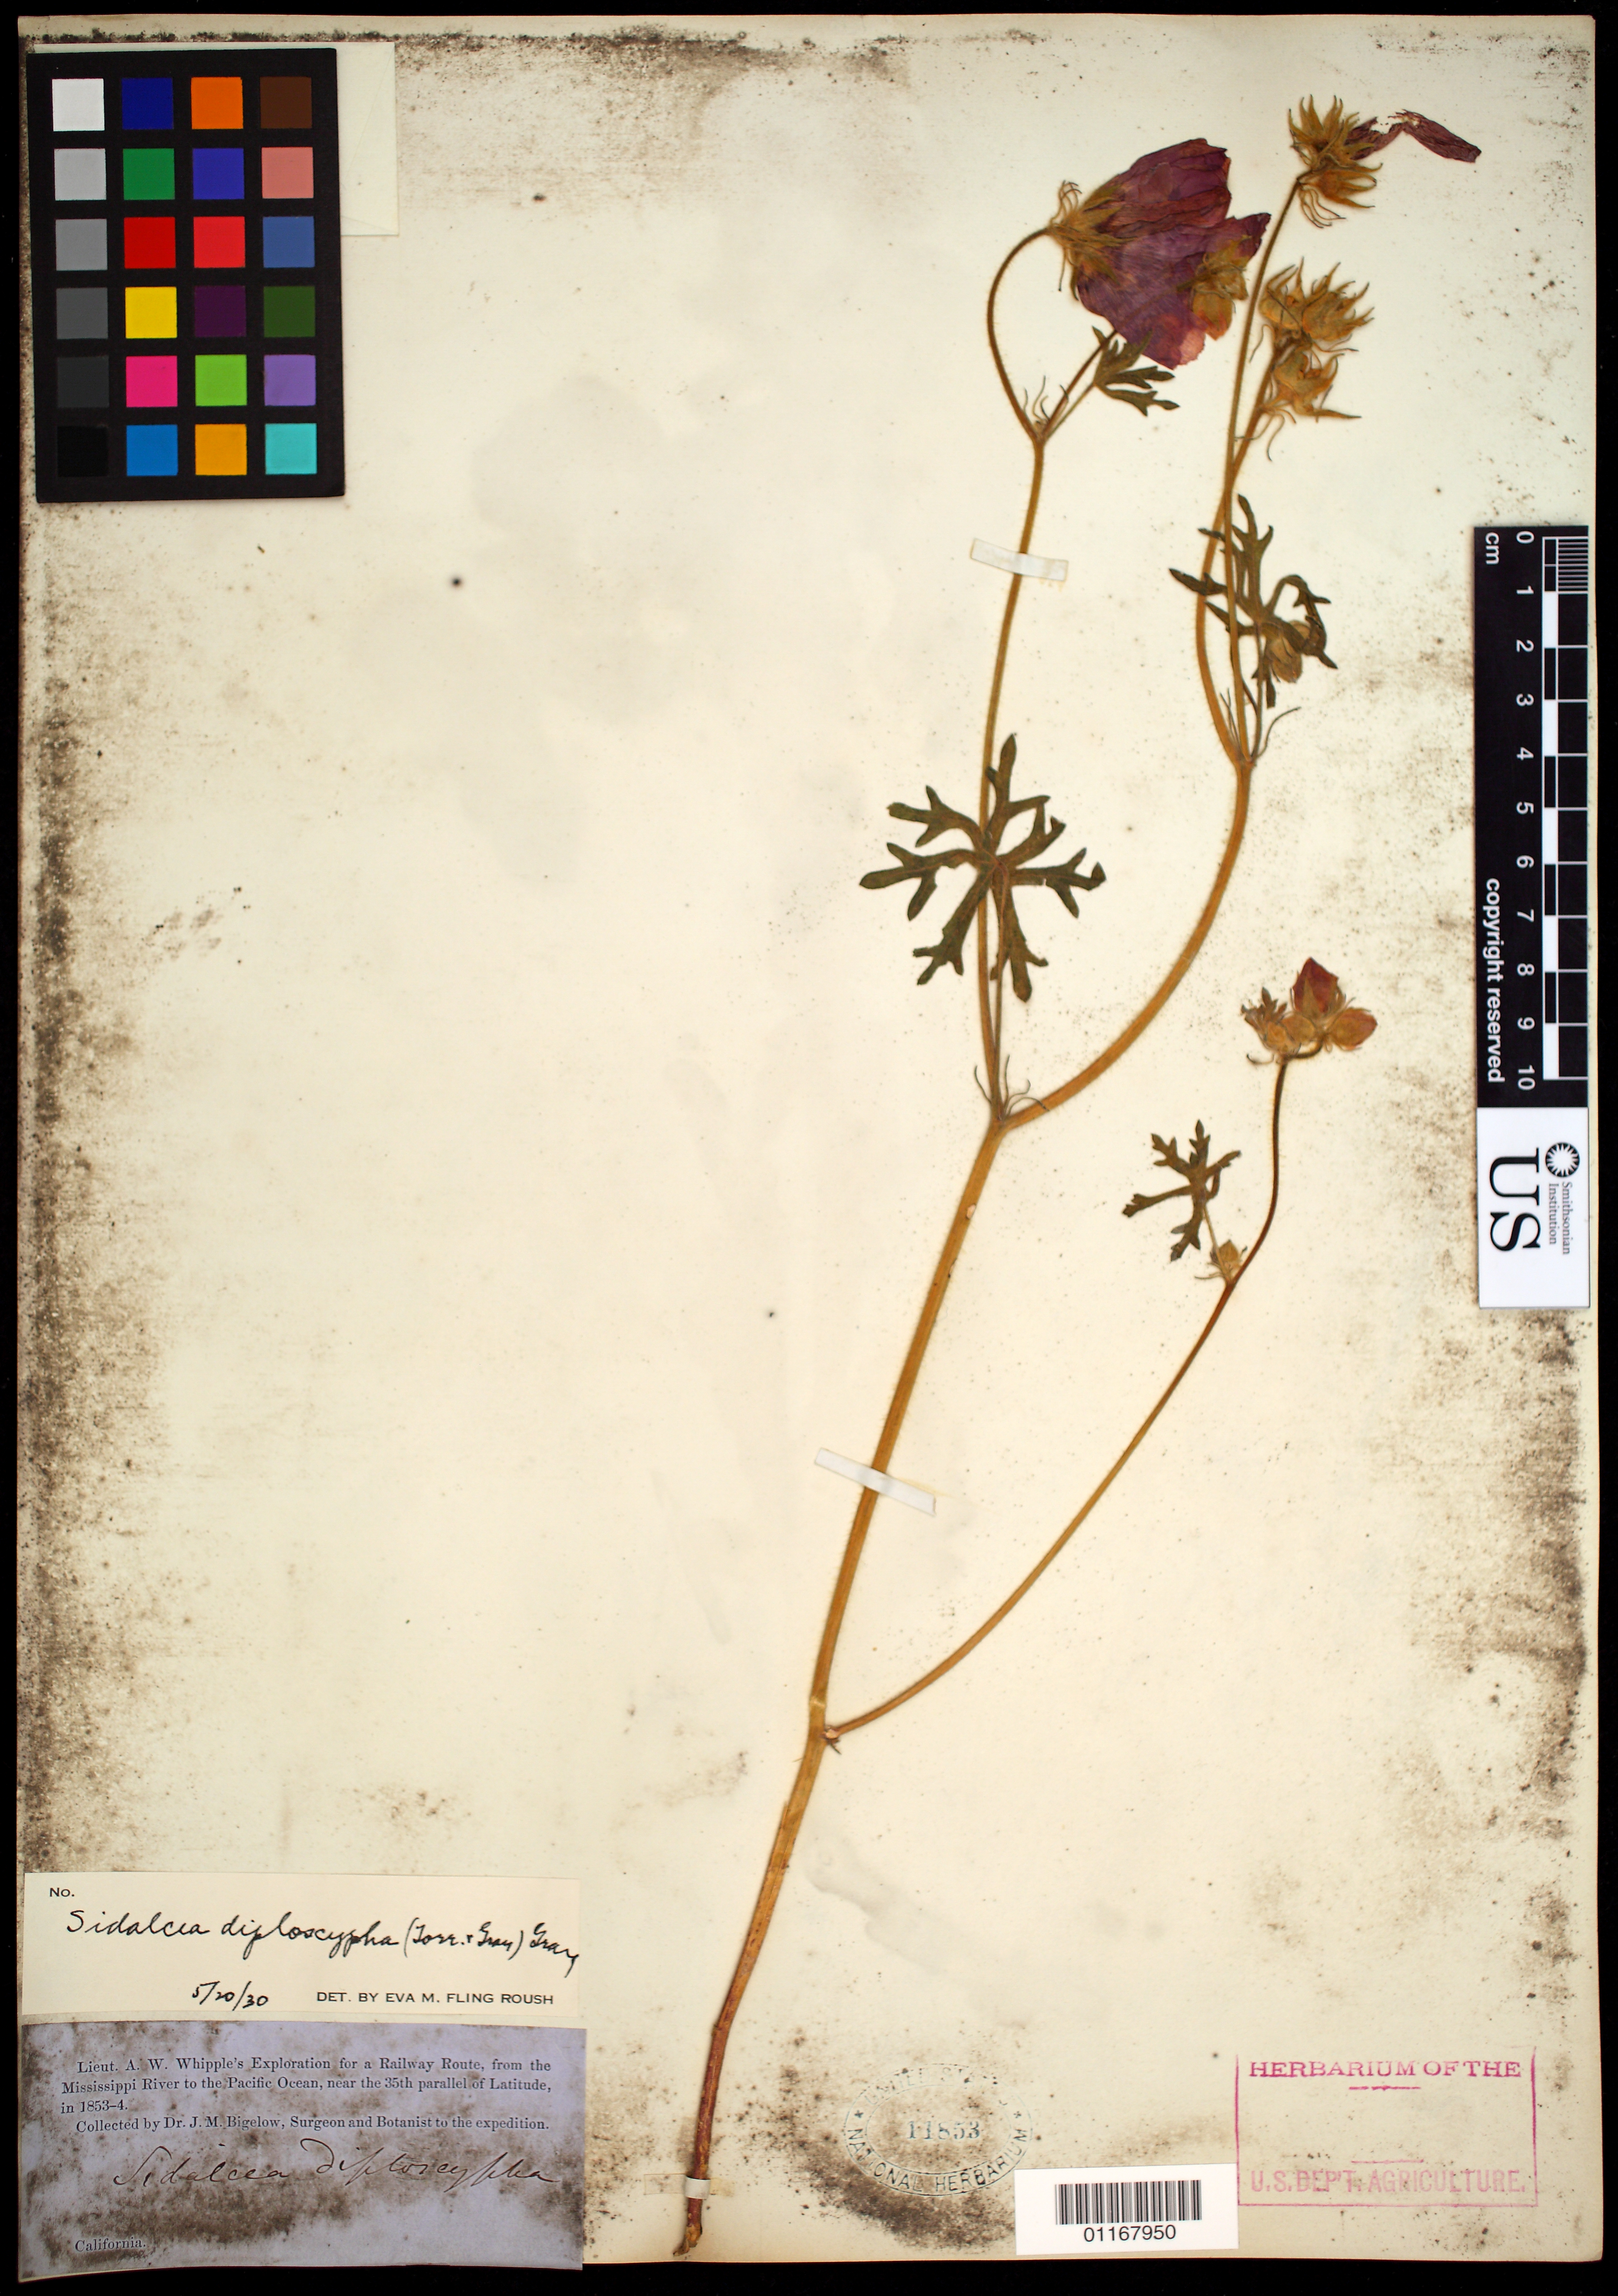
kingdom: Plantae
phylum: Tracheophyta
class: Magnoliopsida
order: Malvales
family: Malvaceae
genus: Sidalcea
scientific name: Sidalcea diploscypha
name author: A. Gray ex Benth.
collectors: J. M. Bigelow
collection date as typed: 1853 to -- --- 1854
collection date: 1853/1854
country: United States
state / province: California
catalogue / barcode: US 11853